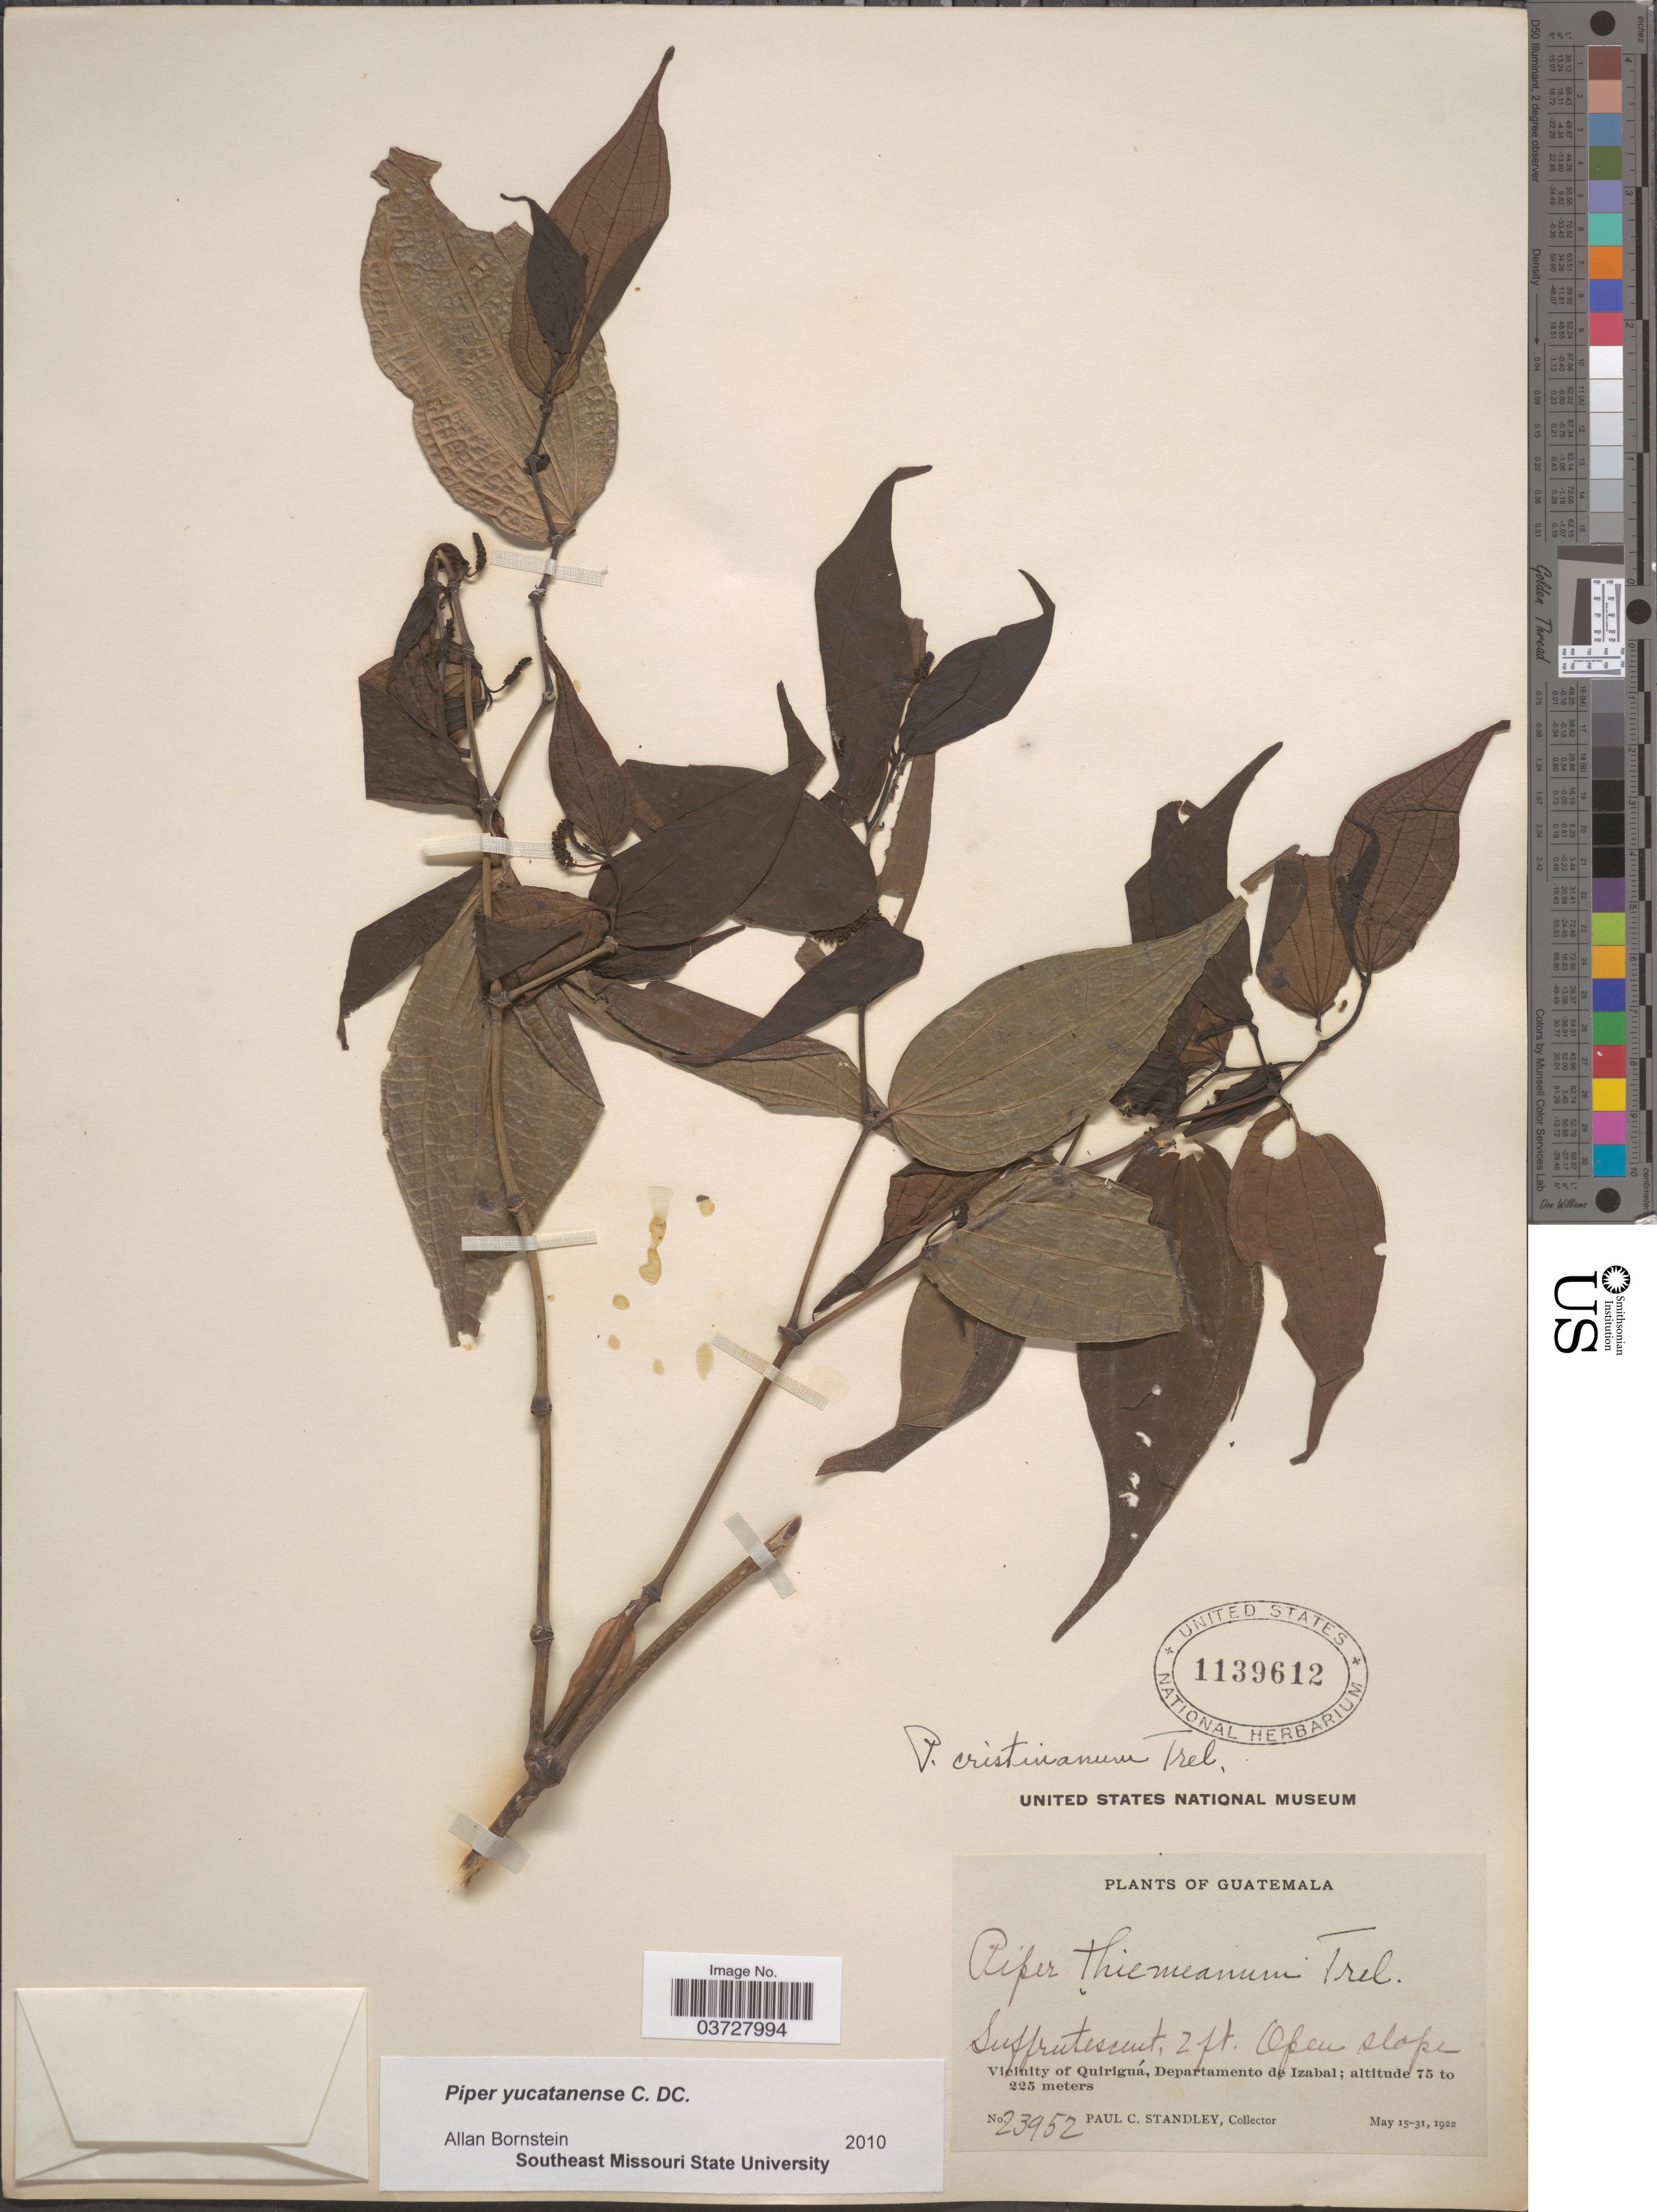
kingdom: Plantae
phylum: Tracheophyta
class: Magnoliopsida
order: Piperales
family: Piperaceae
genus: Piper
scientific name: Piper yucatanense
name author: DC.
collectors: P. C. Standley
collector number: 23952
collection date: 1922-05-15/1922-05-31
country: Guatemala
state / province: Izabal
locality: Vicinity of Quiriguá, Departamento de Izabal.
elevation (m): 75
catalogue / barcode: US 1139612